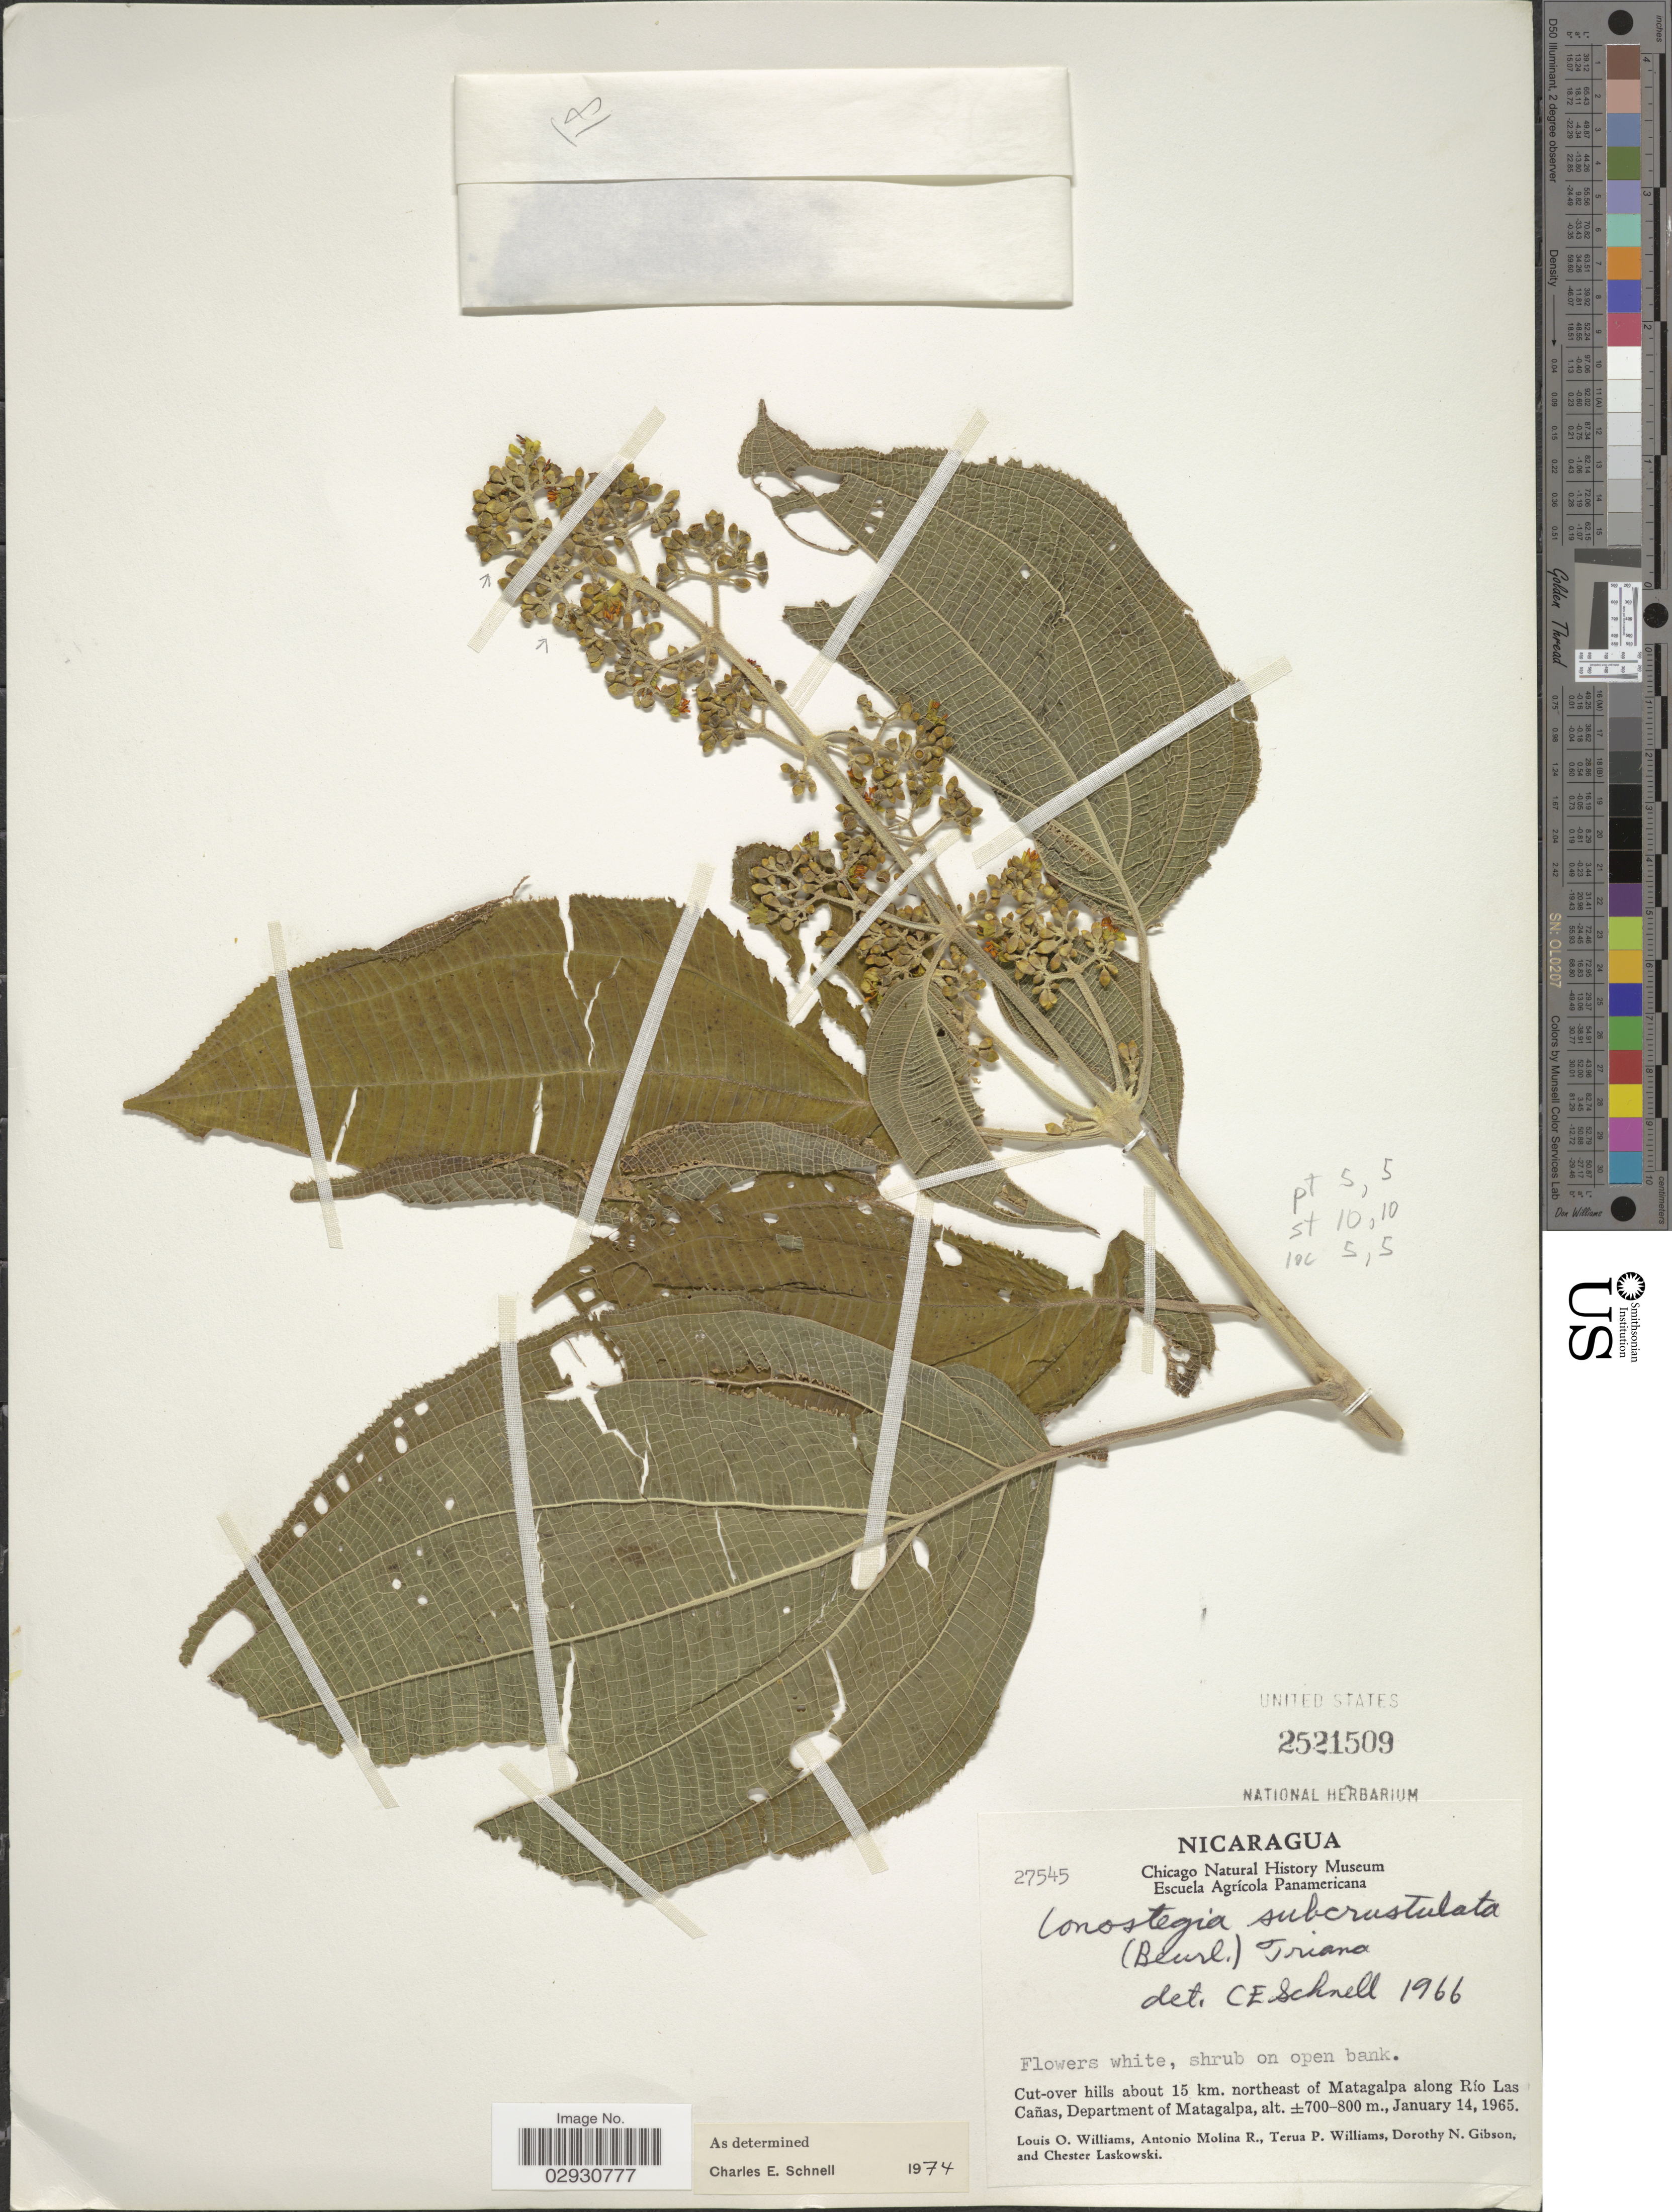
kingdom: Plantae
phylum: Tracheophyta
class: Magnoliopsida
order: Myrtales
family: Melastomataceae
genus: Conostegia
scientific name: Conostegia subcrustulata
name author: (Beurl.) Triana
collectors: L. O. Williams, A. Molina R., T. Williams, D. N. Gibson & C. Laskowski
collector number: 27545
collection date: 1965-01-14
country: Nicaragua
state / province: Matagalpa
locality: Cut-over hills about 15 km. northeast of Matagalpa along Río Las Cañas, Department of Matagalpa.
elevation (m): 700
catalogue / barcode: US 2521509